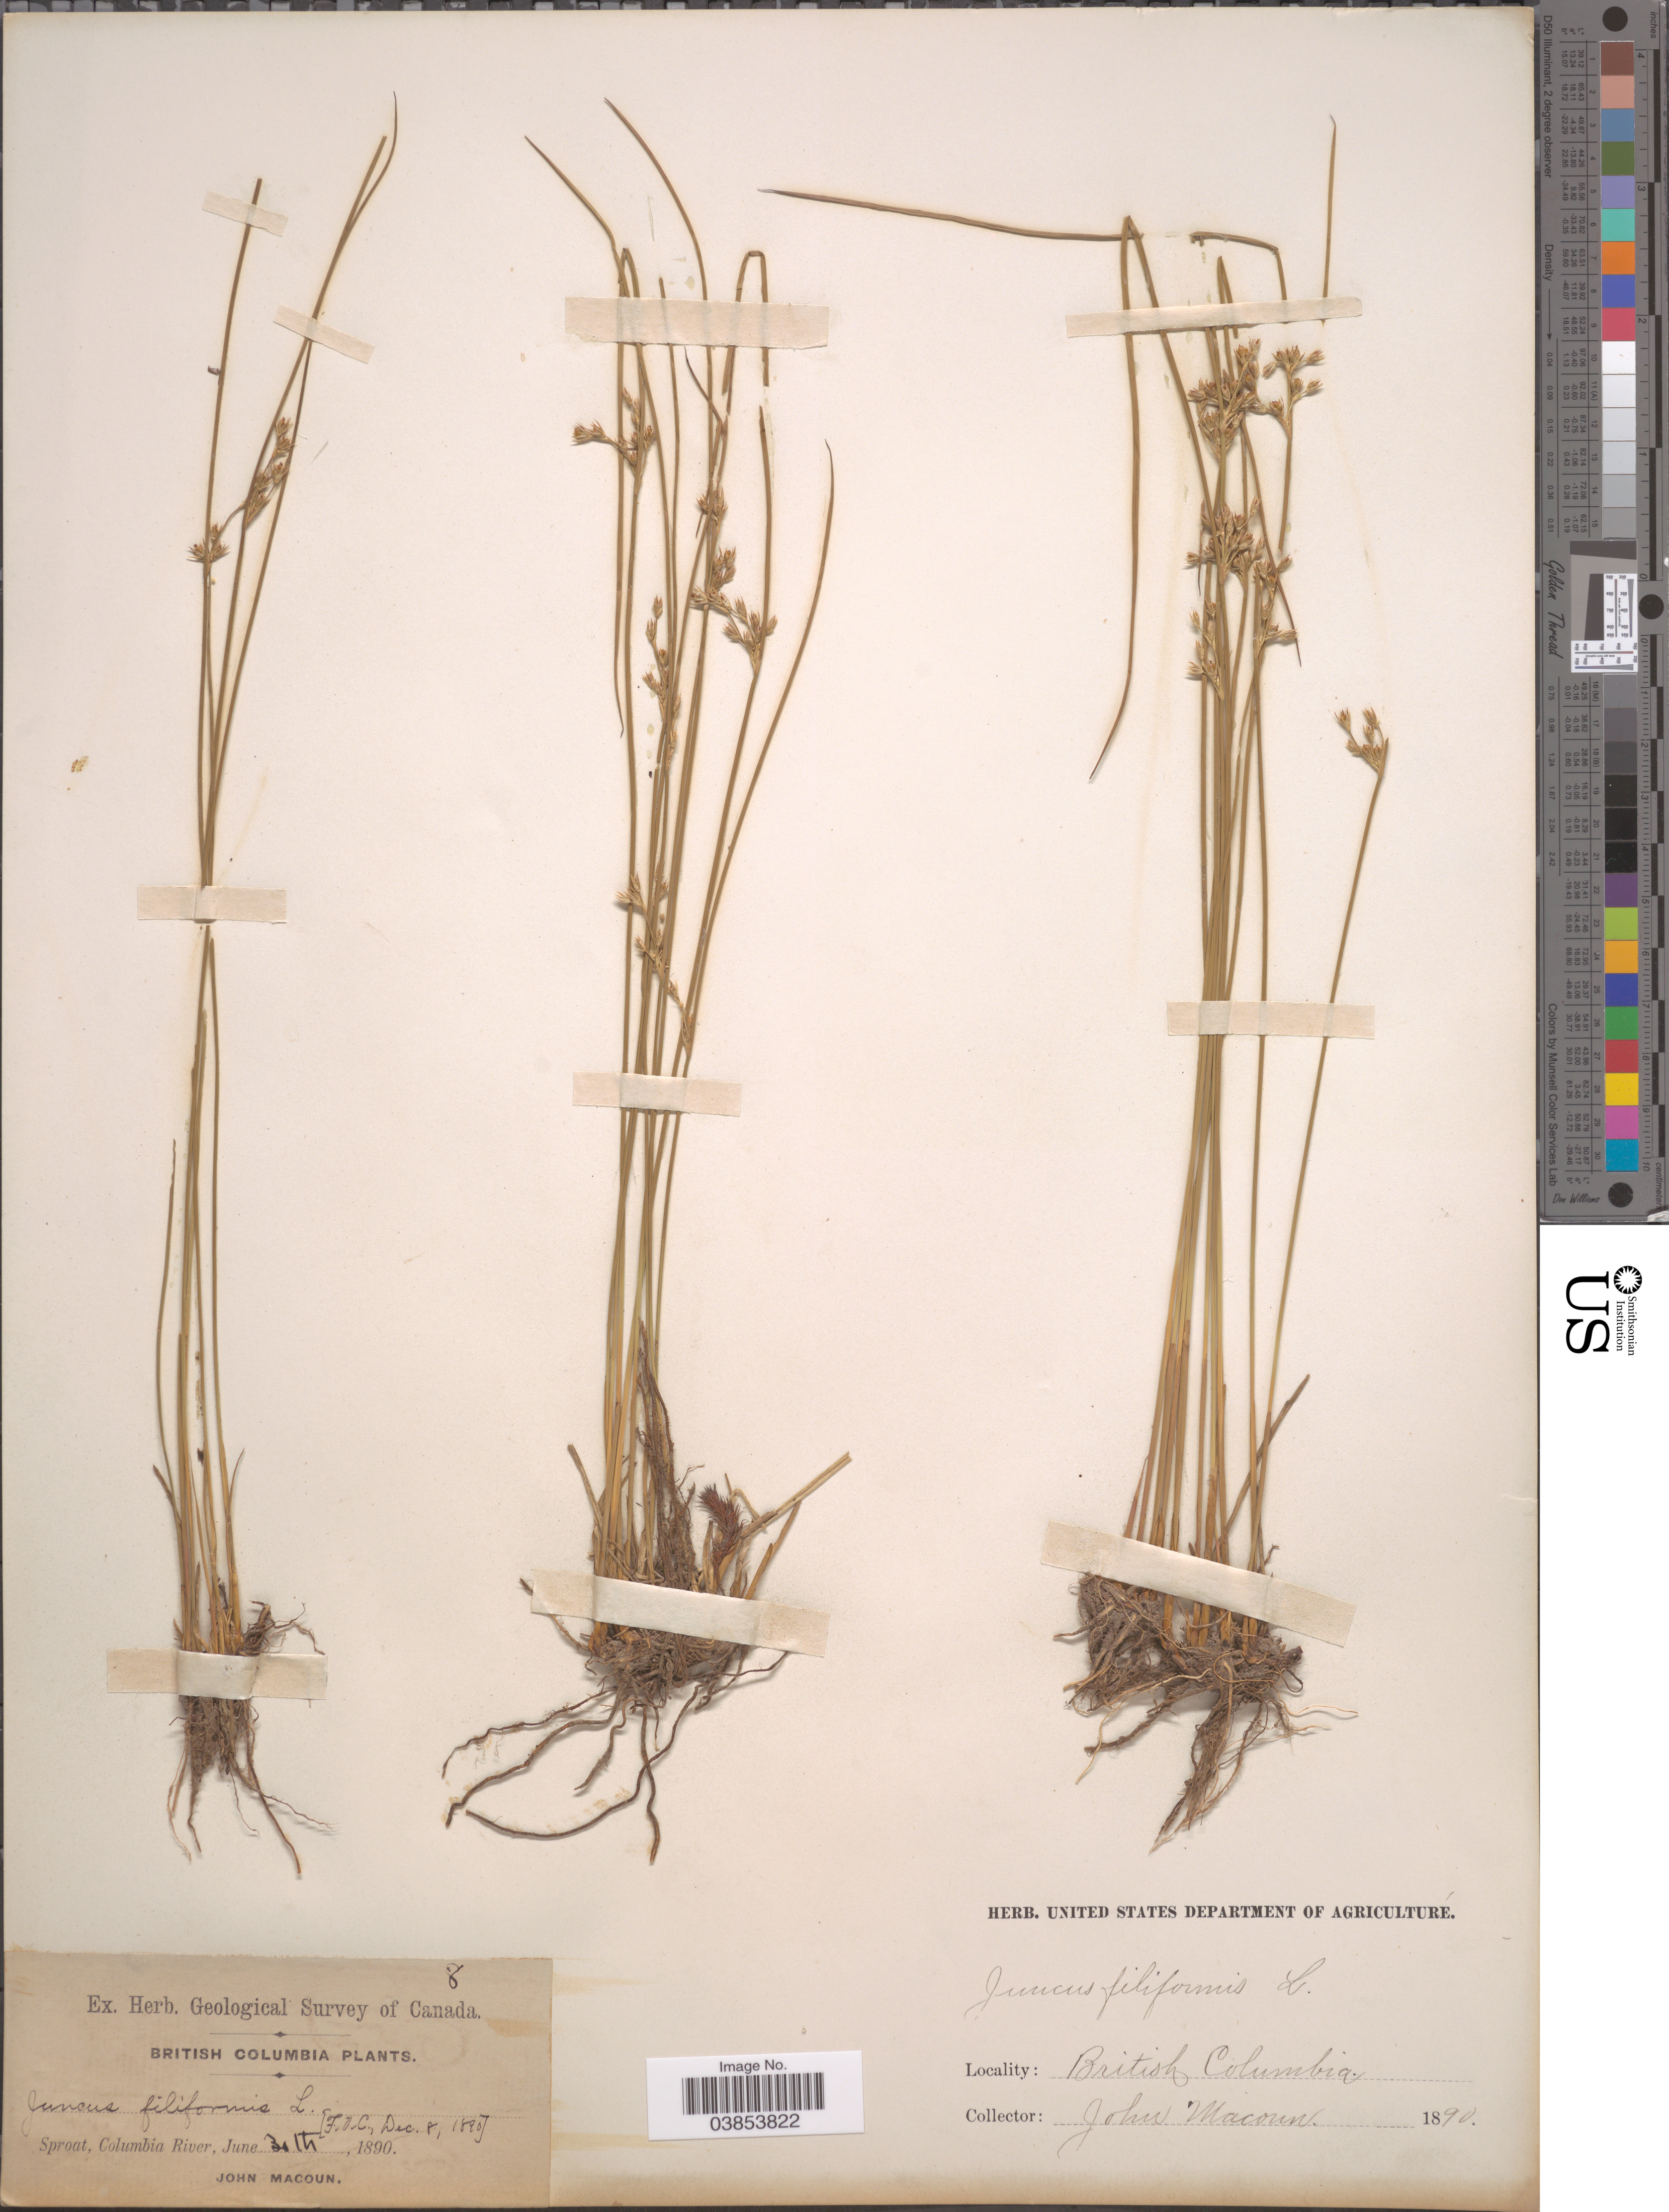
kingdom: Plantae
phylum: Tracheophyta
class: Liliopsida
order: Poales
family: Juncaceae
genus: Juncus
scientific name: Juncus filiformis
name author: L.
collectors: J. Macoun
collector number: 8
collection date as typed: Transcribed d/m/y: 31/6/1890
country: Canada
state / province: British Columbia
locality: Sproat, Columbia River.